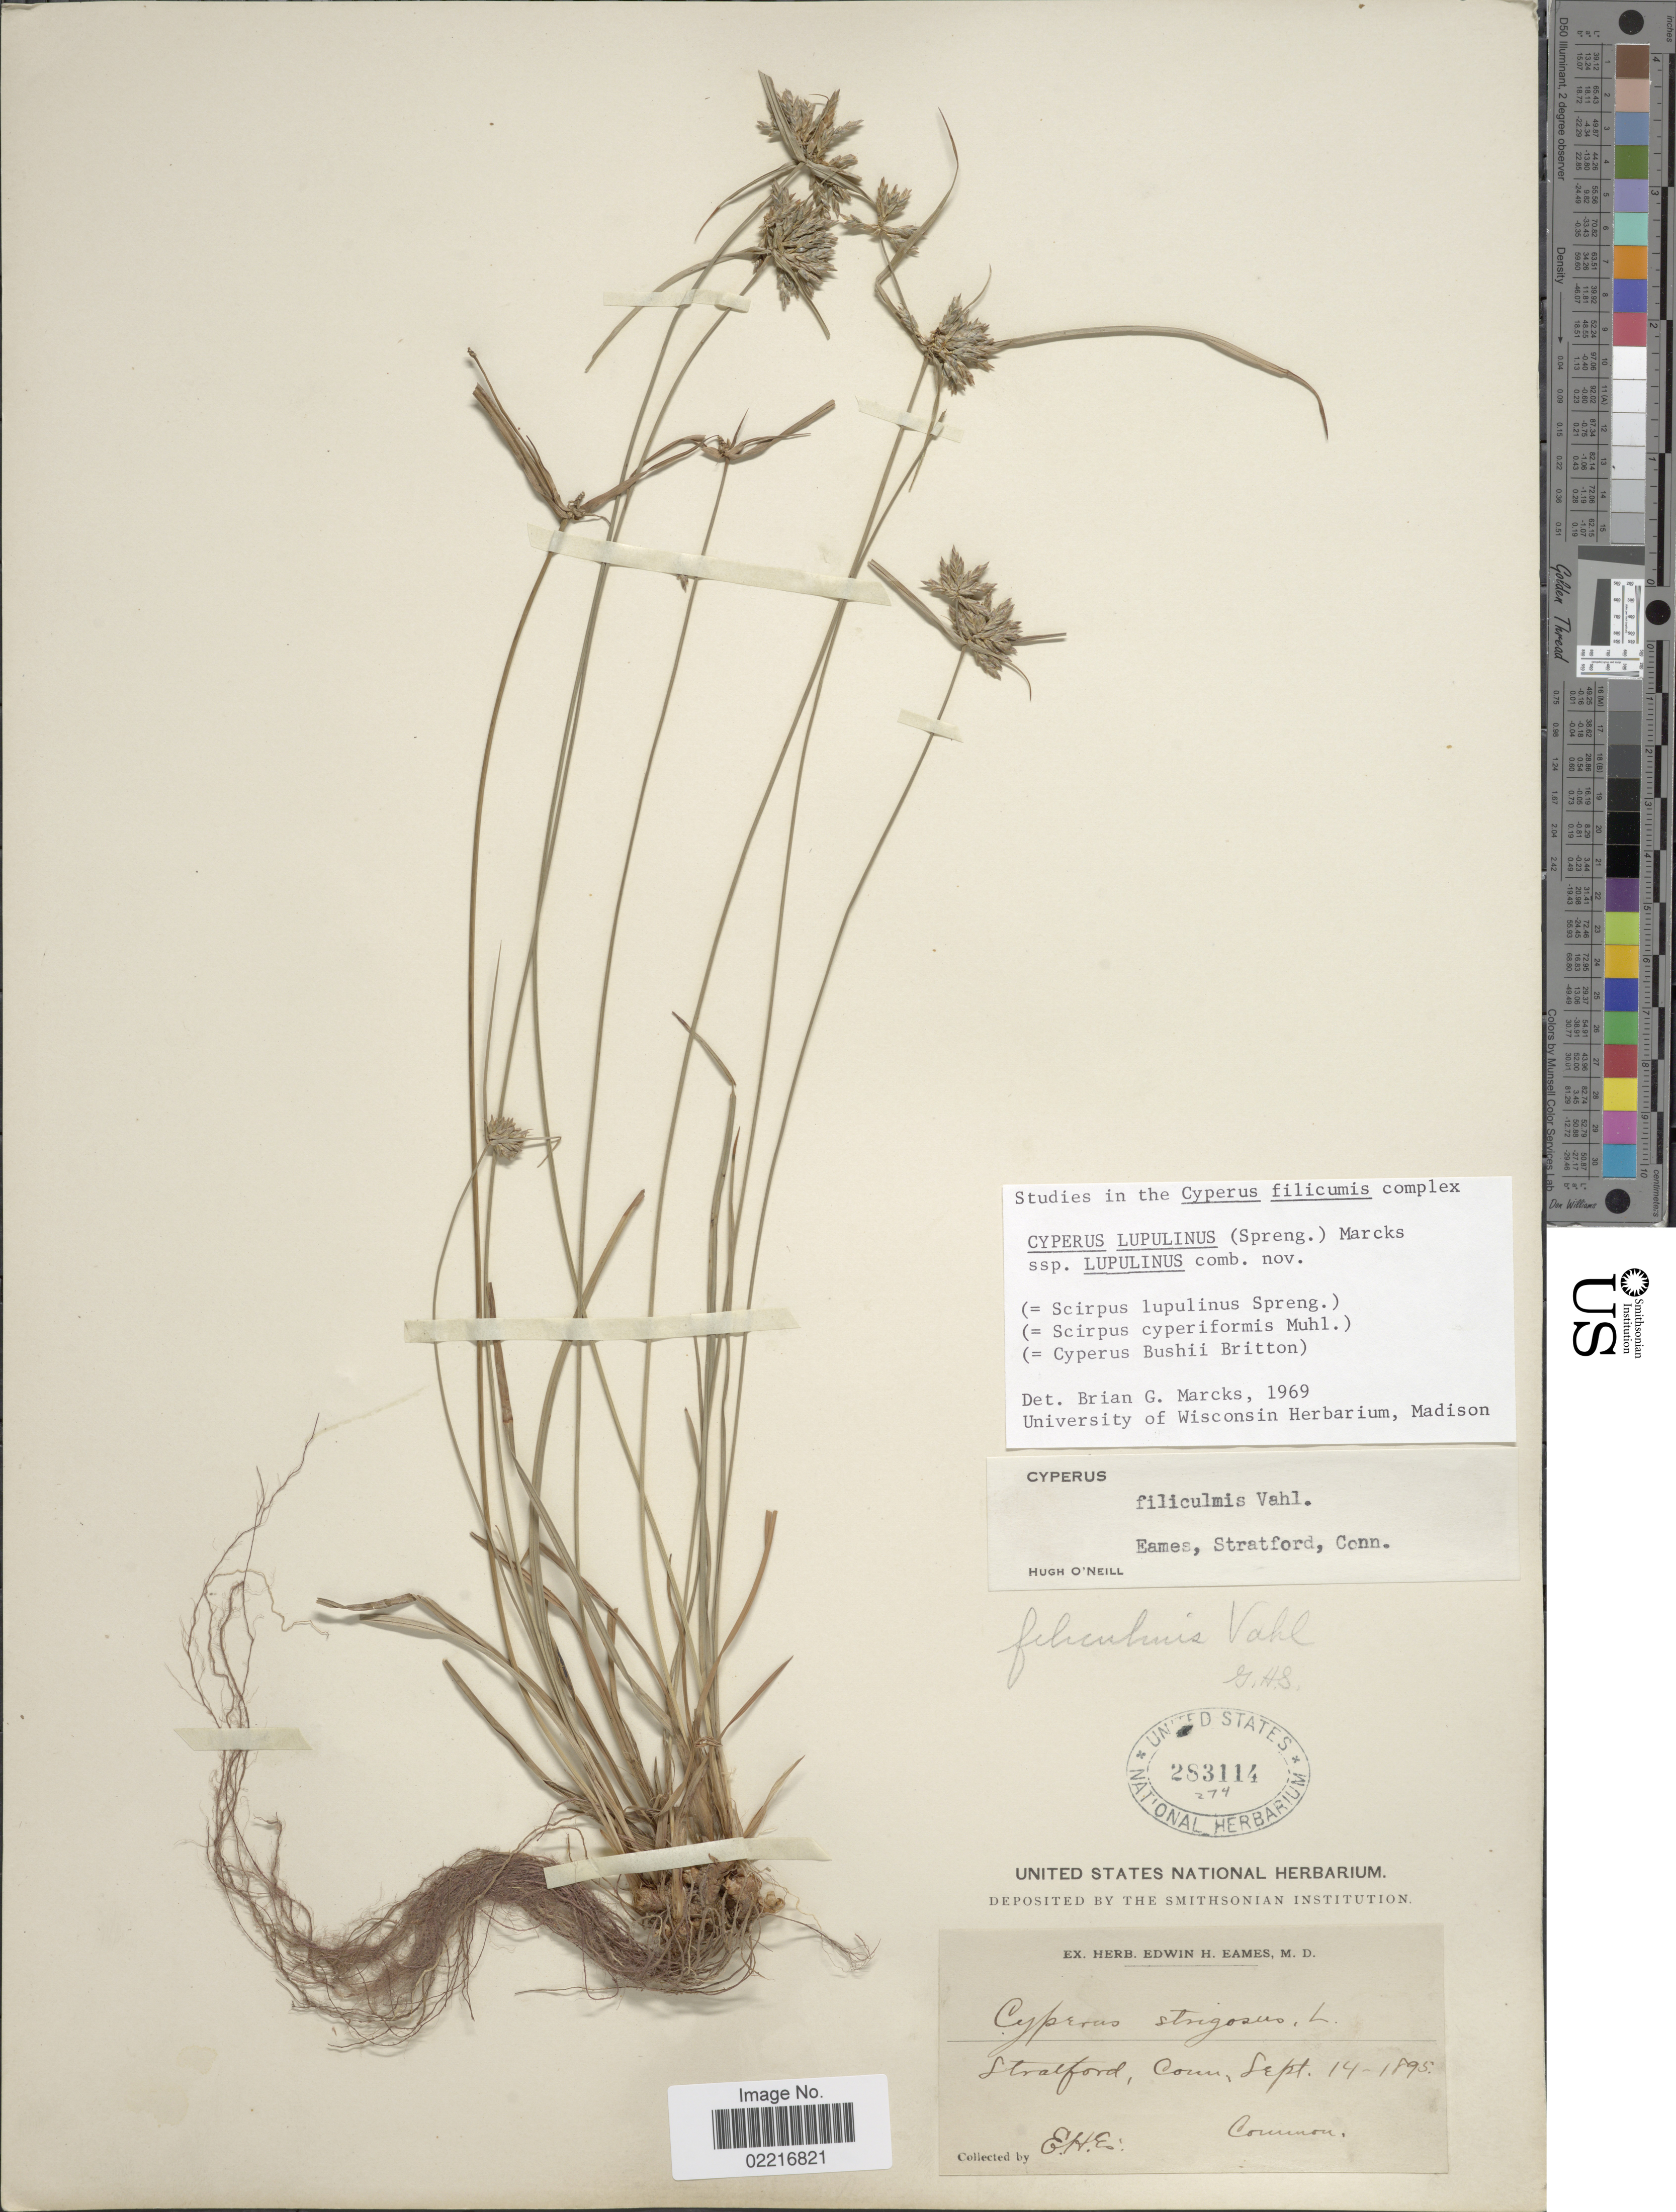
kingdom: Plantae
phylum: Tracheophyta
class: Liliopsida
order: Poales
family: Cyperaceae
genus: Cyperus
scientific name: Cyperus lupulinus subsp. lupulinus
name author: (Spreng.) Marcks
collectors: E. H. Eames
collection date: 1895-09-14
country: United States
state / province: Connecticut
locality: Stratford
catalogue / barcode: US 283114